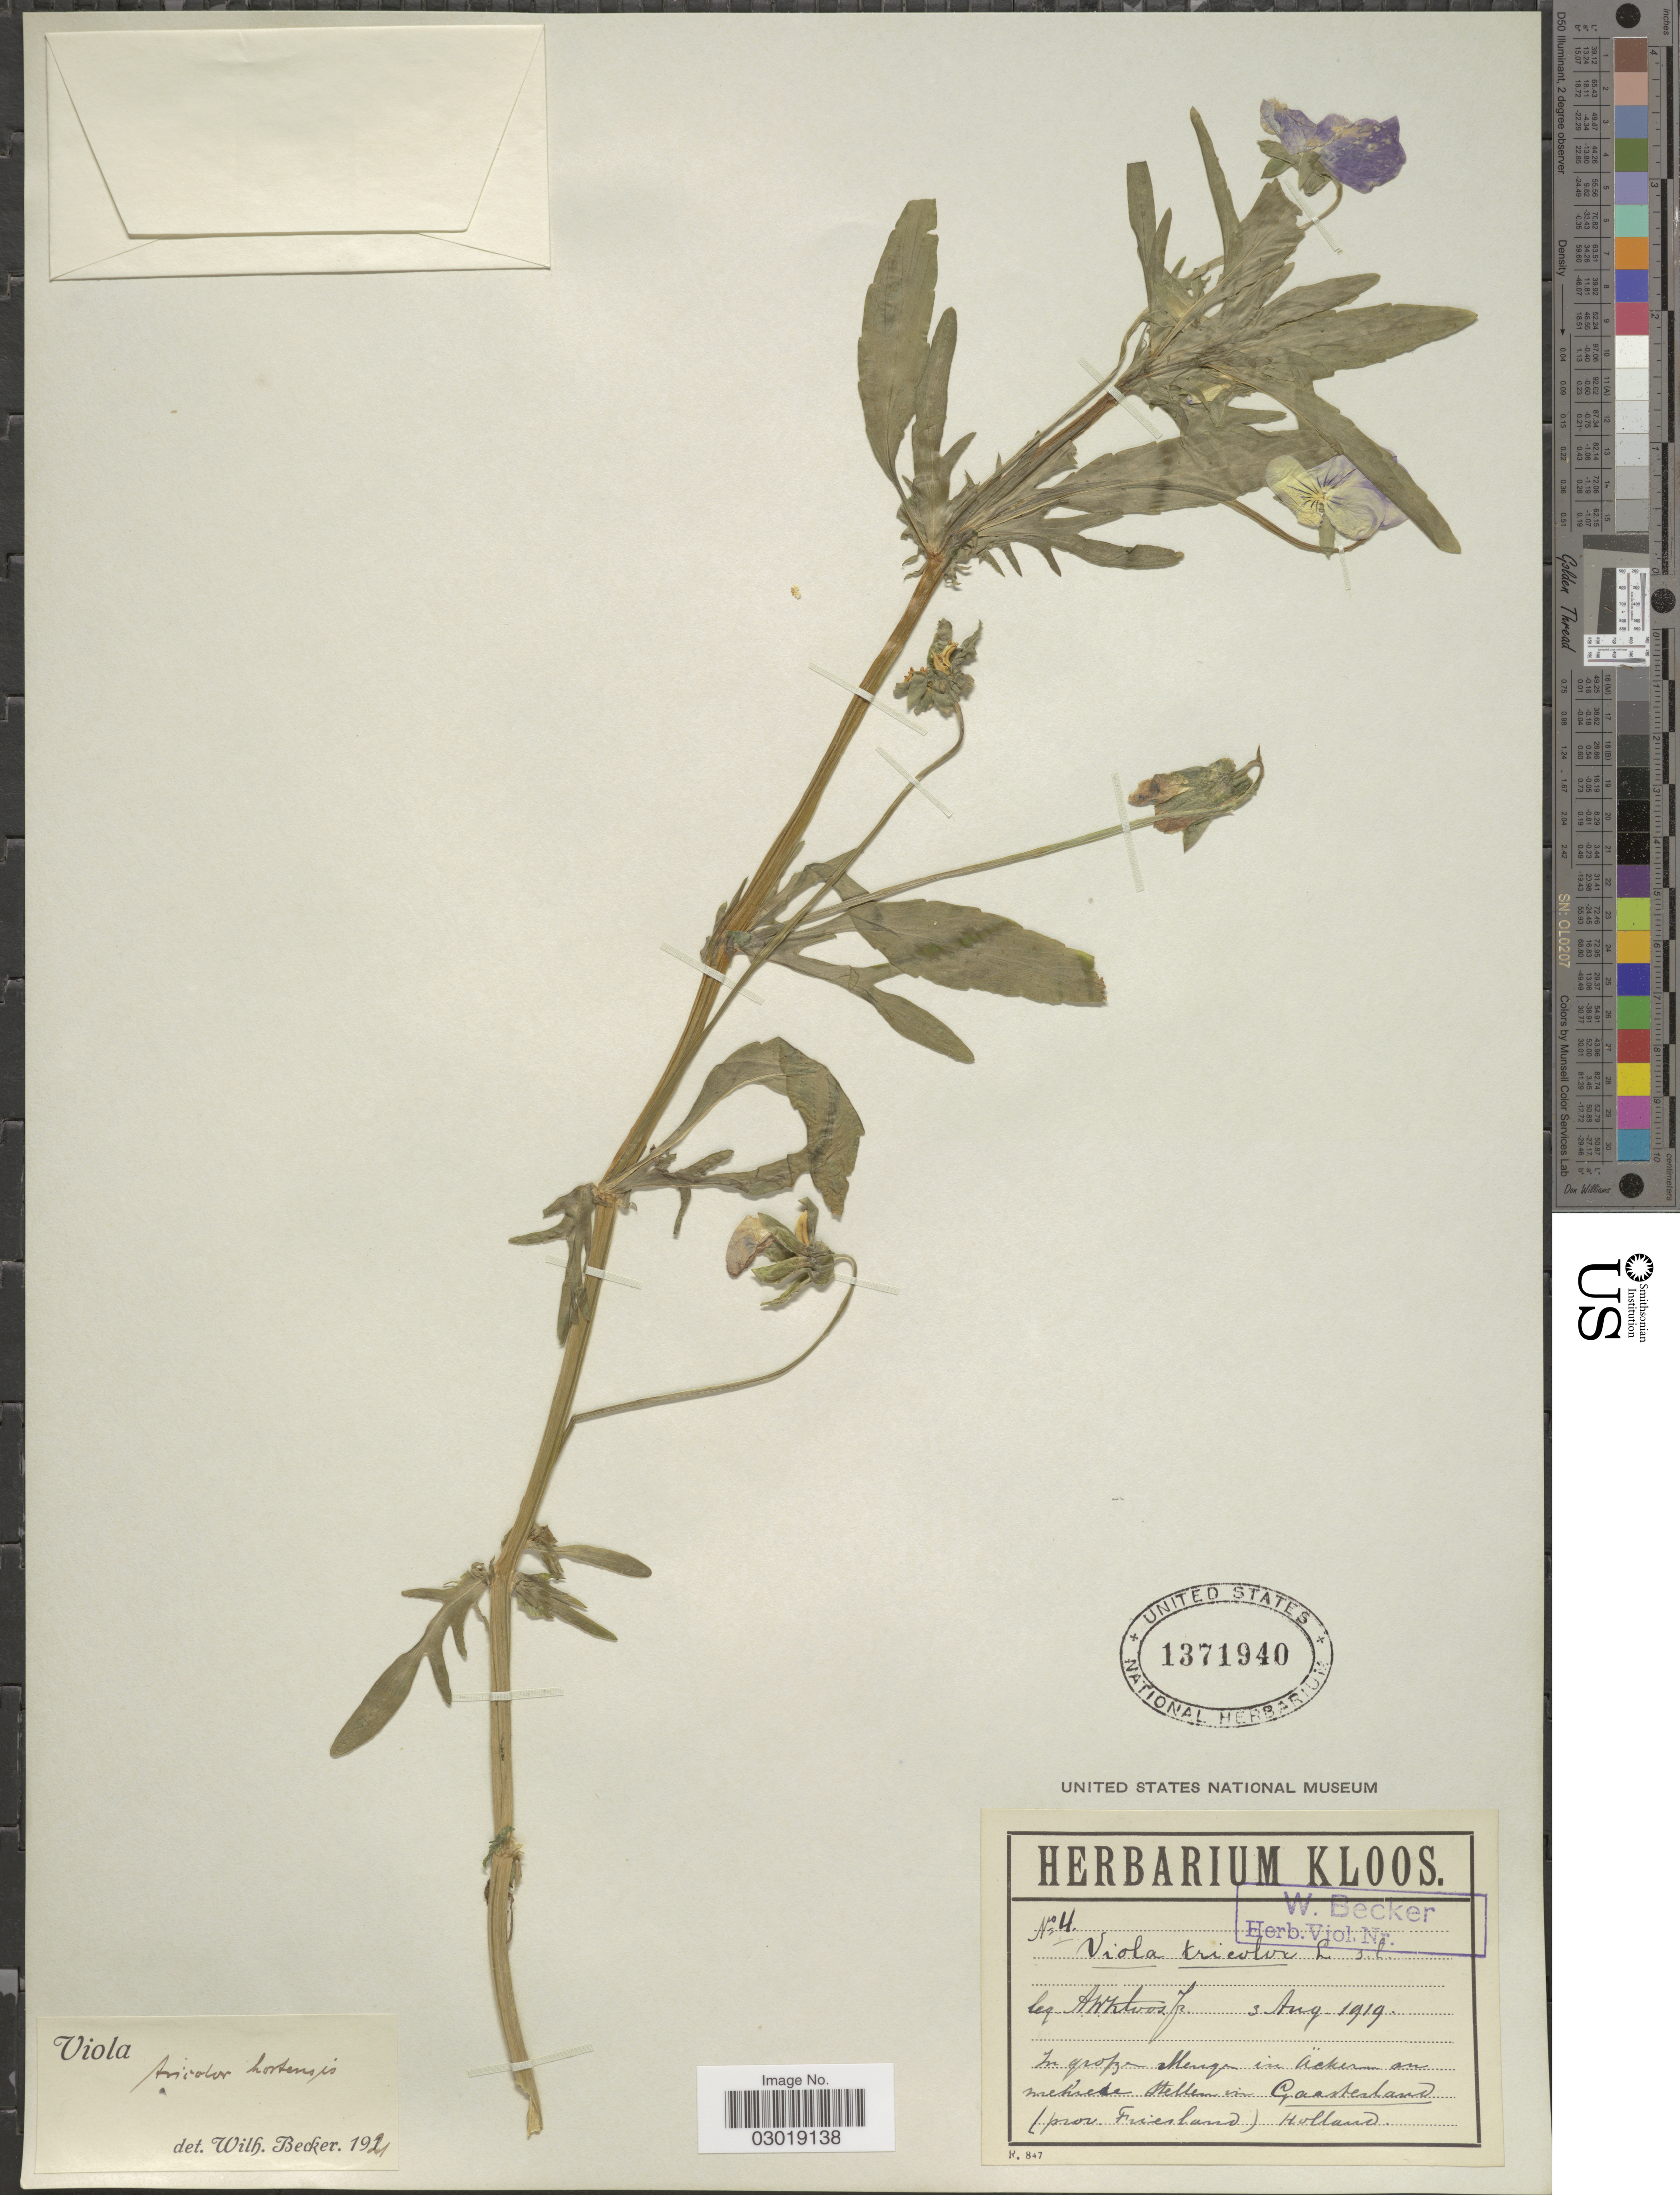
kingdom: Plantae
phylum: Tracheophyta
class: Magnoliopsida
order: Malpighiales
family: Violaceae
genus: Viola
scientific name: Viola tricolor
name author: L.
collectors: A. W. Kloos, Jr.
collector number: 4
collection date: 1919-08-03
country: Netherlands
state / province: Friesland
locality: Gaasterland.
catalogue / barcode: US 1371940